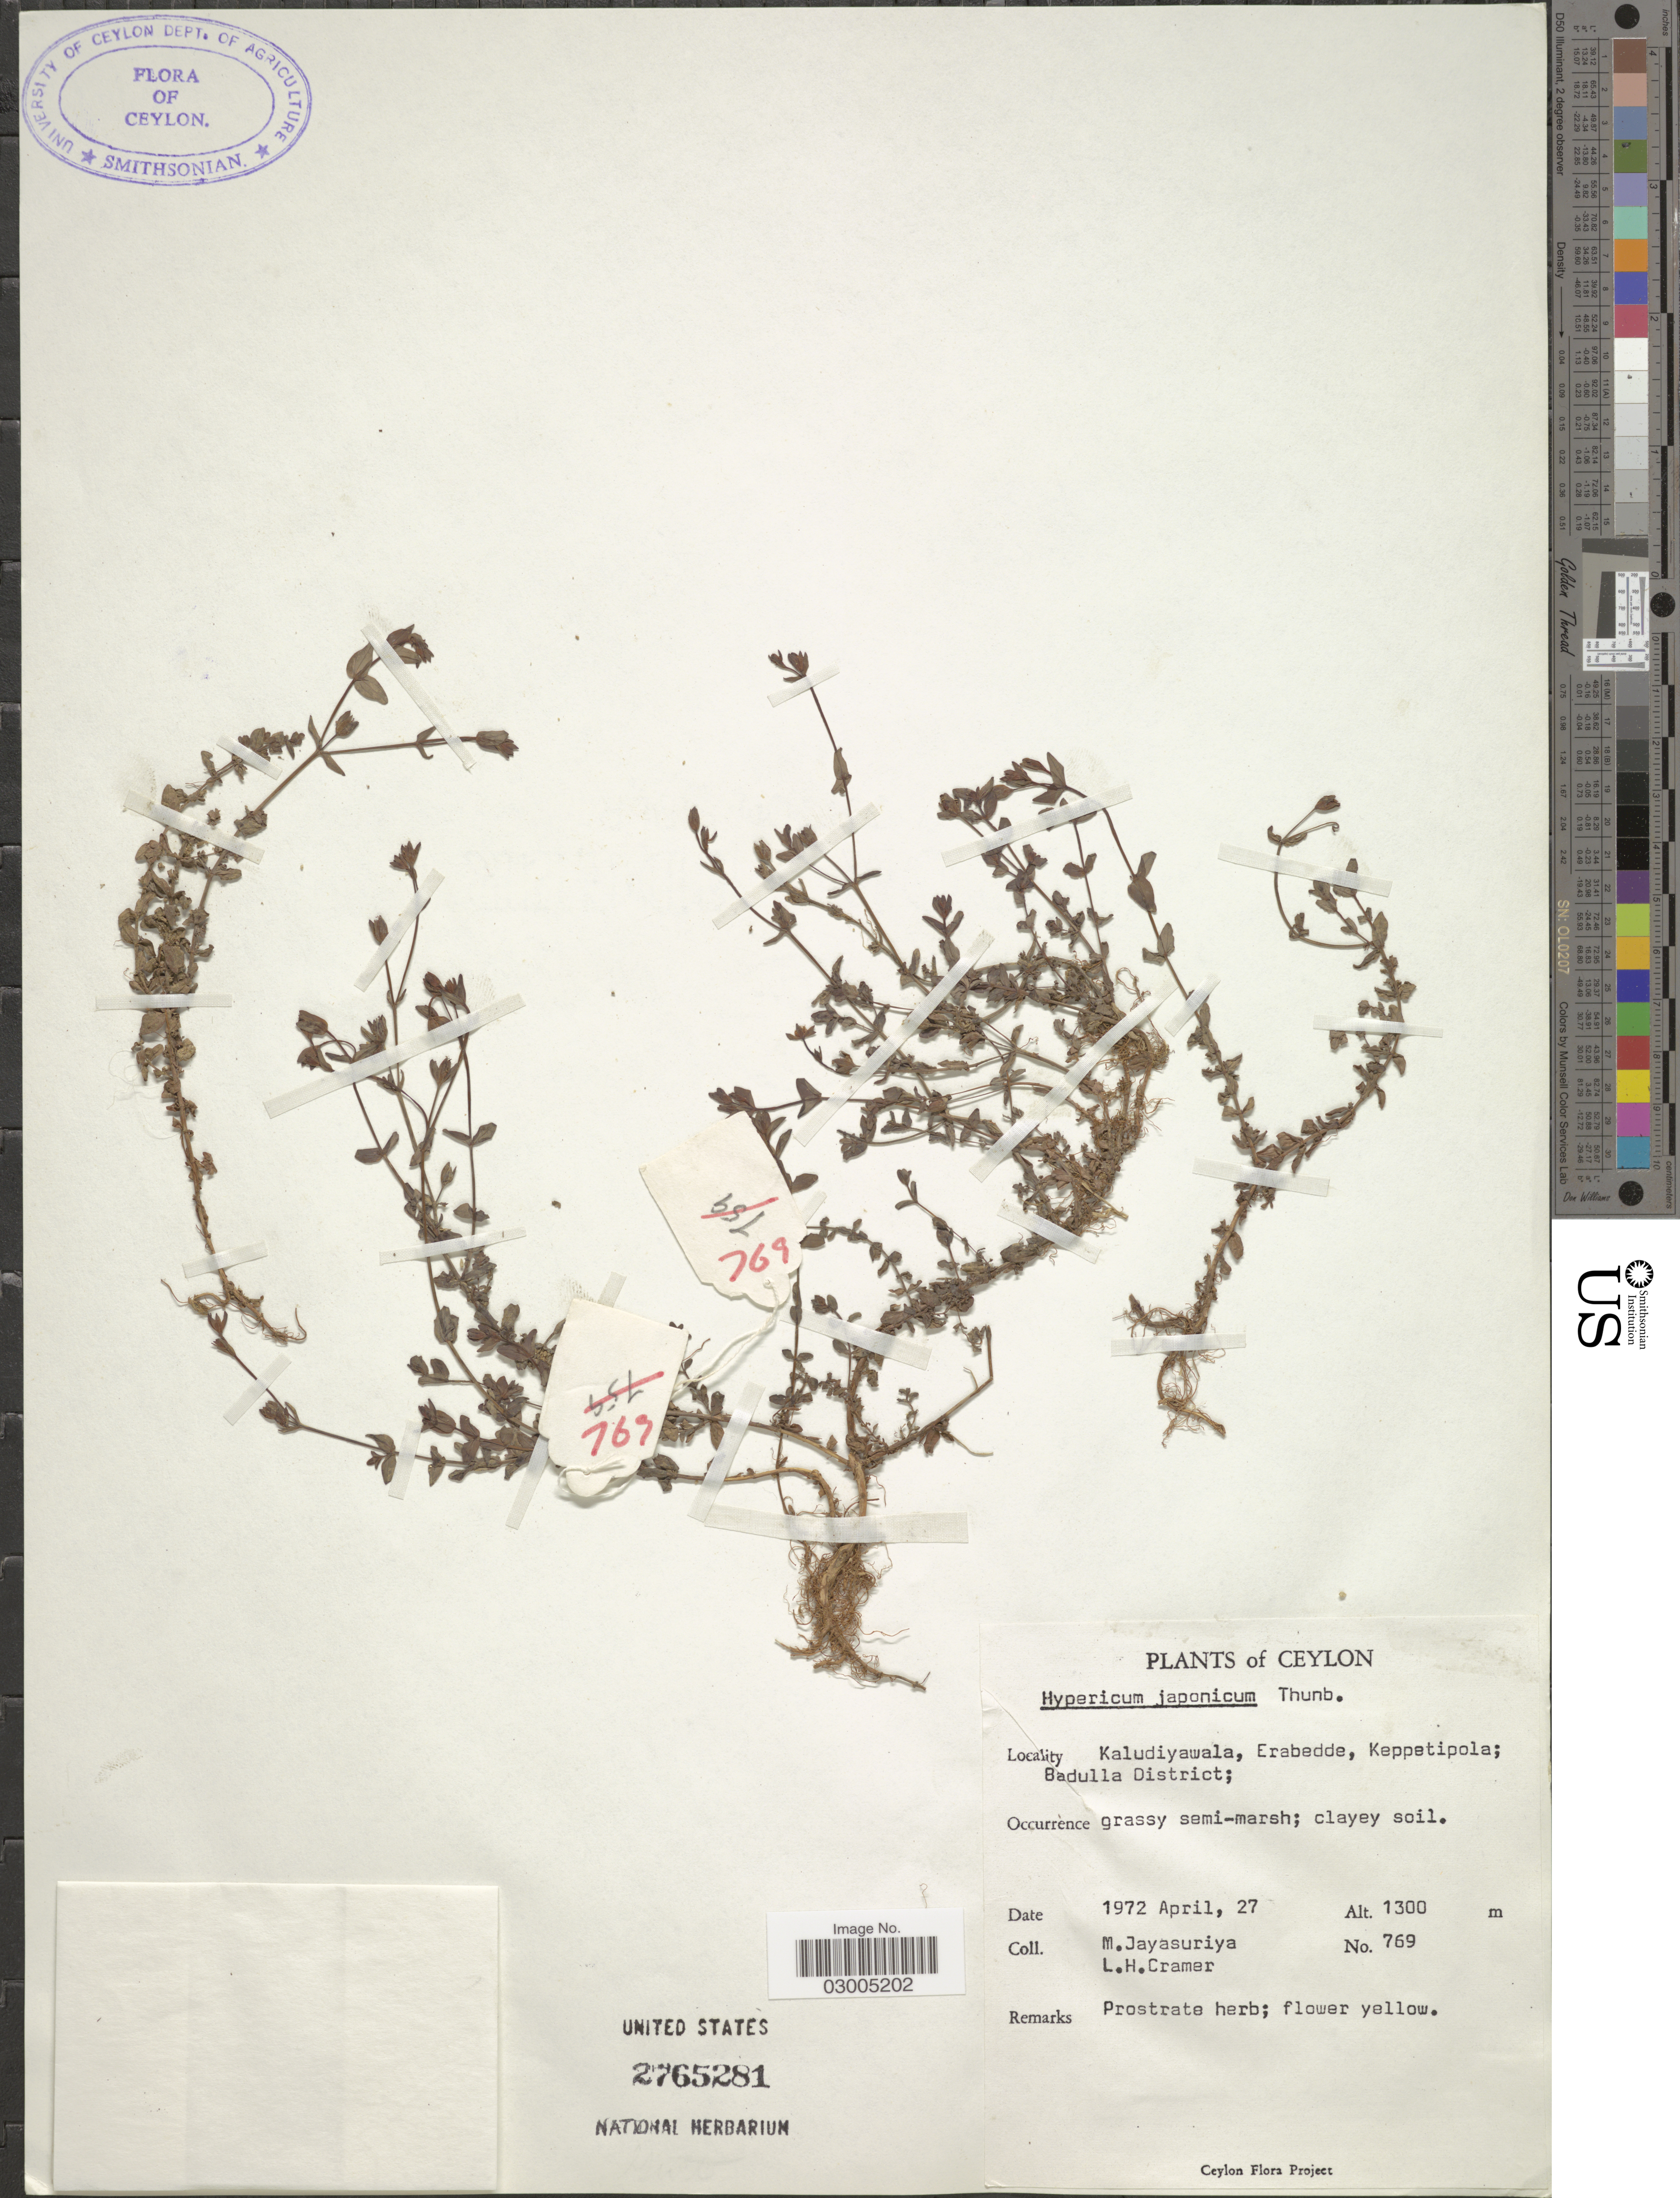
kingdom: Plantae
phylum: Tracheophyta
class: Magnoliopsida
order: Malpighiales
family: Hypericaceae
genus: Hypericum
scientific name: Hypericum japonicum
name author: Thunb.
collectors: M. Jayasuriya & L. H. Cramer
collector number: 769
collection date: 1972-04-27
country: Sri Lanka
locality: Ceylon. Kaludiyawala, Erabedde, Keppetipola, Badulla District.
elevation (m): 1300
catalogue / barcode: US 2765281